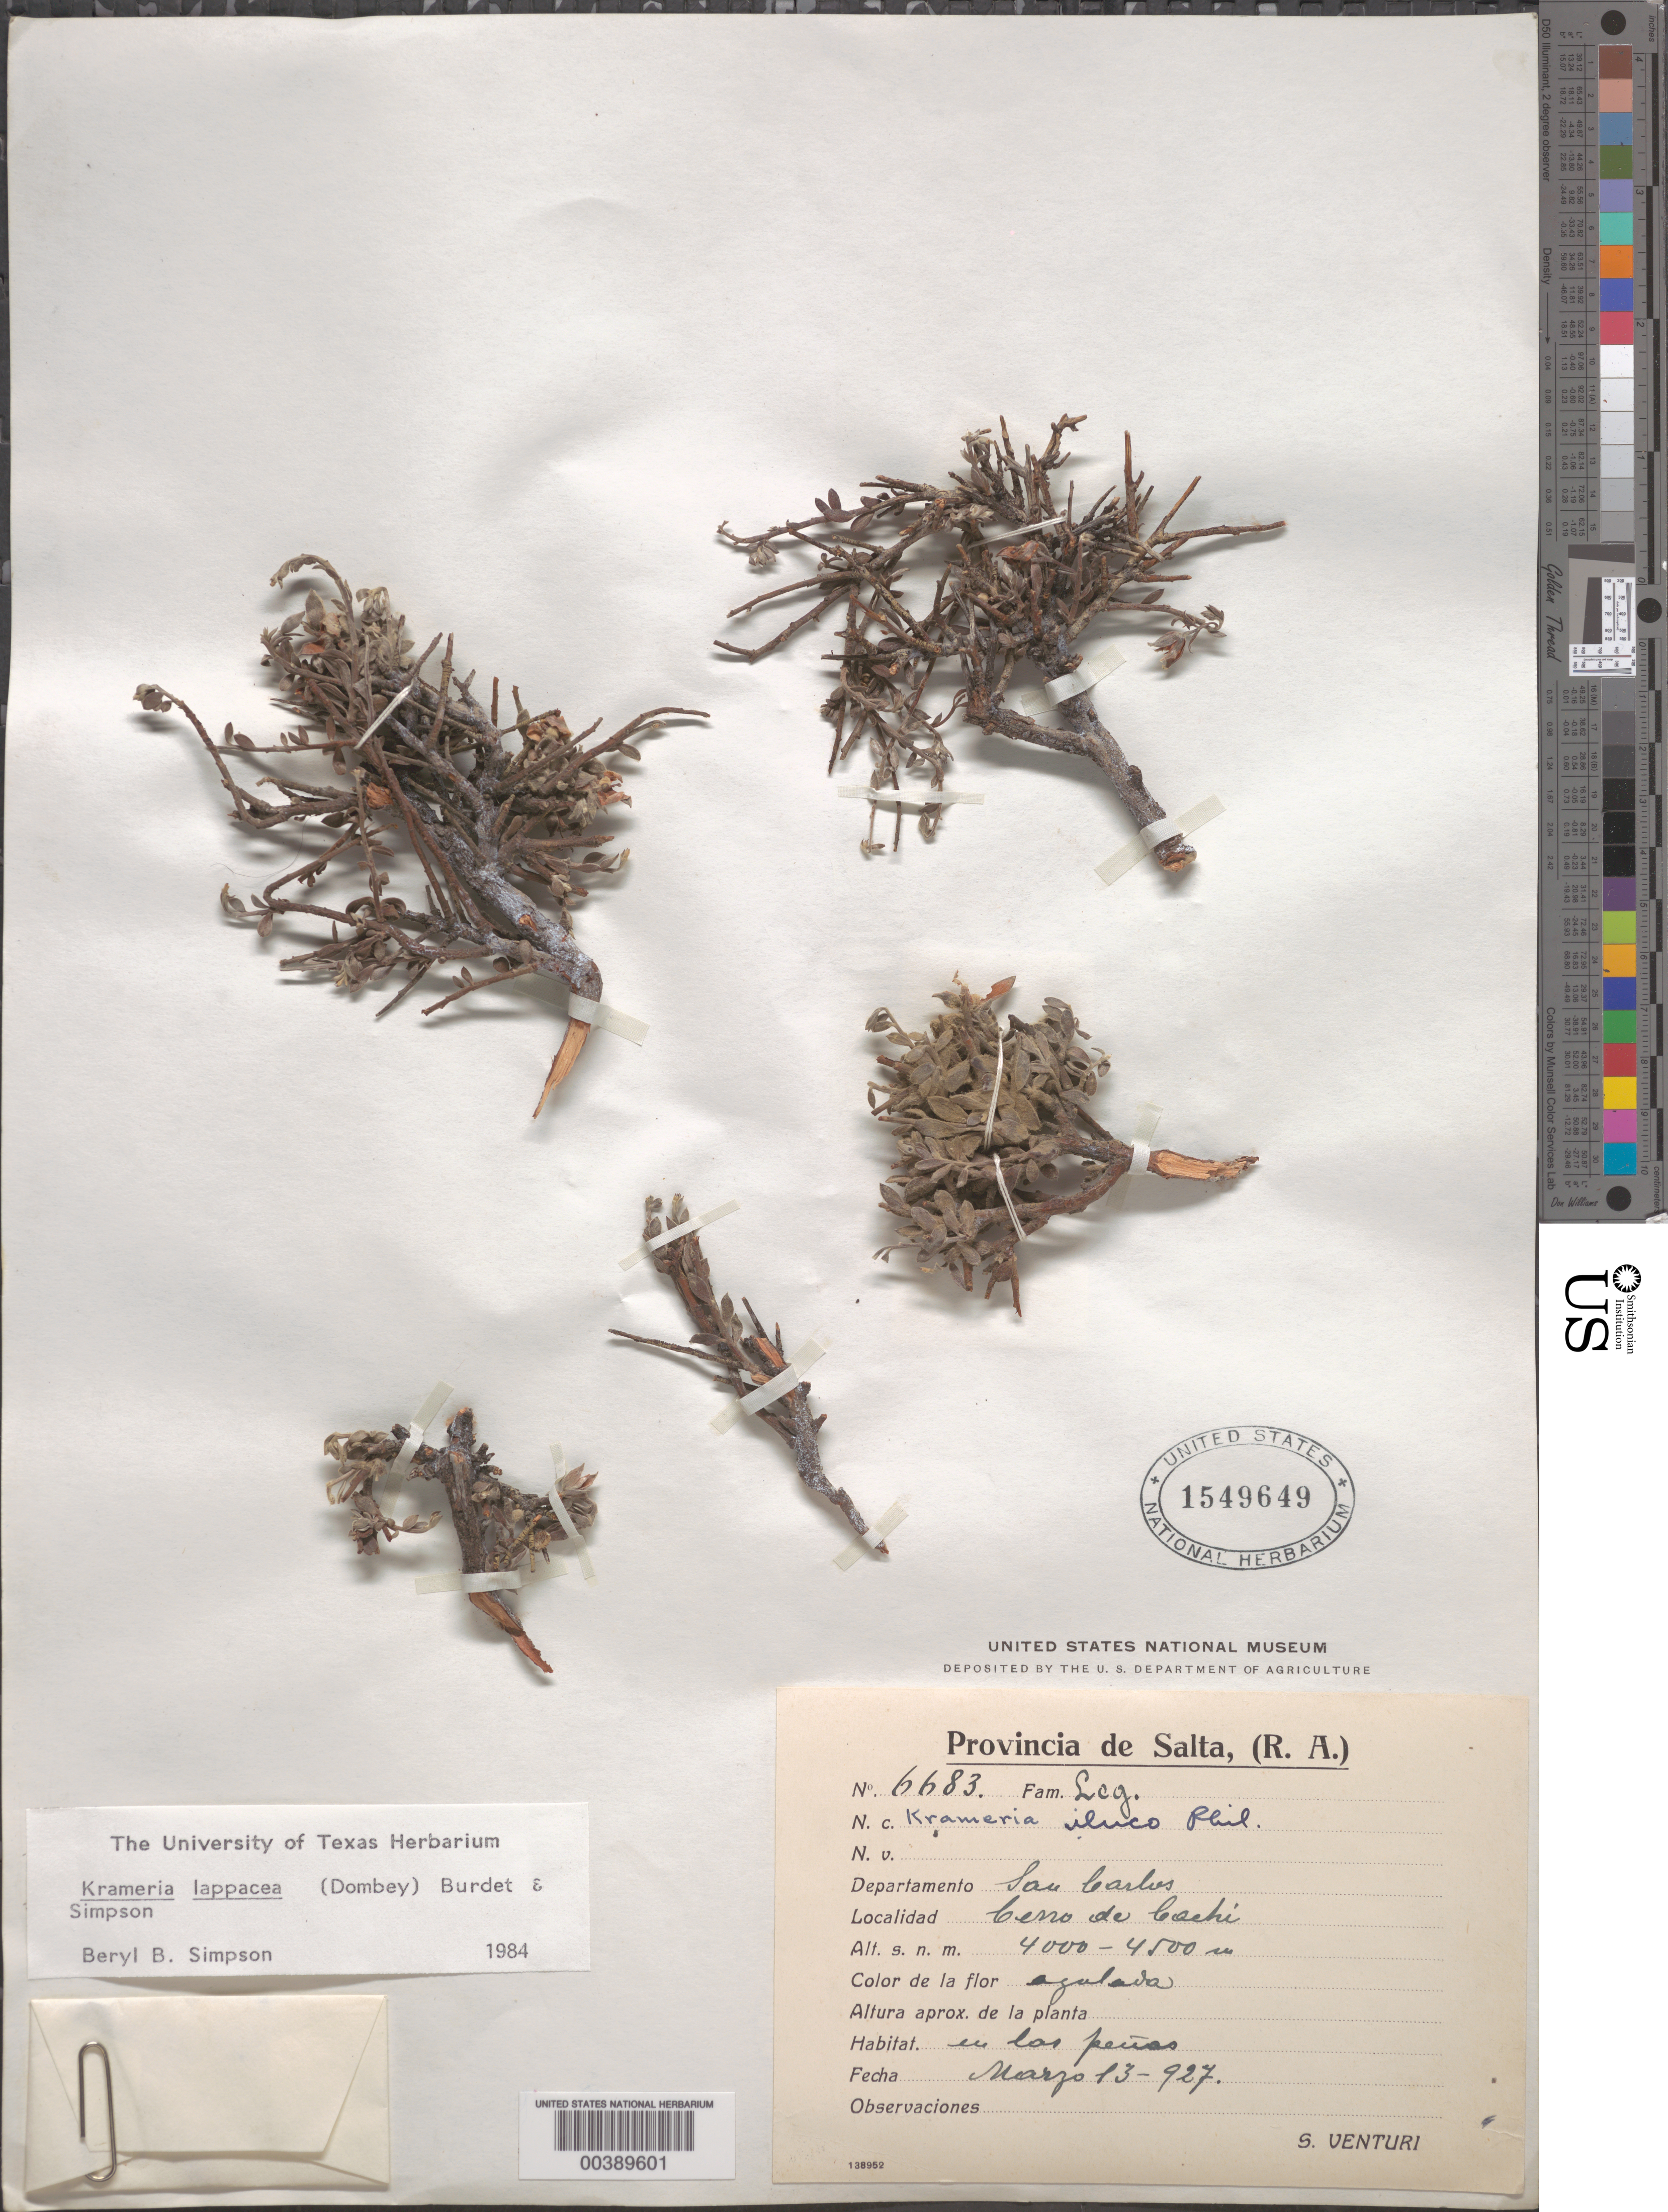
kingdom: Plantae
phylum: Tracheophyta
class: Magnoliopsida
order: Zygophyllales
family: Krameriaceae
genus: Krameria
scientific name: Krameria lappacea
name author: (Dombey) Burdet & B.B. Simpson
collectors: S. Venturi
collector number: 6683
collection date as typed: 13 Mar 1927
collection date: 1927-03-13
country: Argentina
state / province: Salta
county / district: San Carlos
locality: Cerro de Cachi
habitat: In los penas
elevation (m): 4000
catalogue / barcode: US 1549649